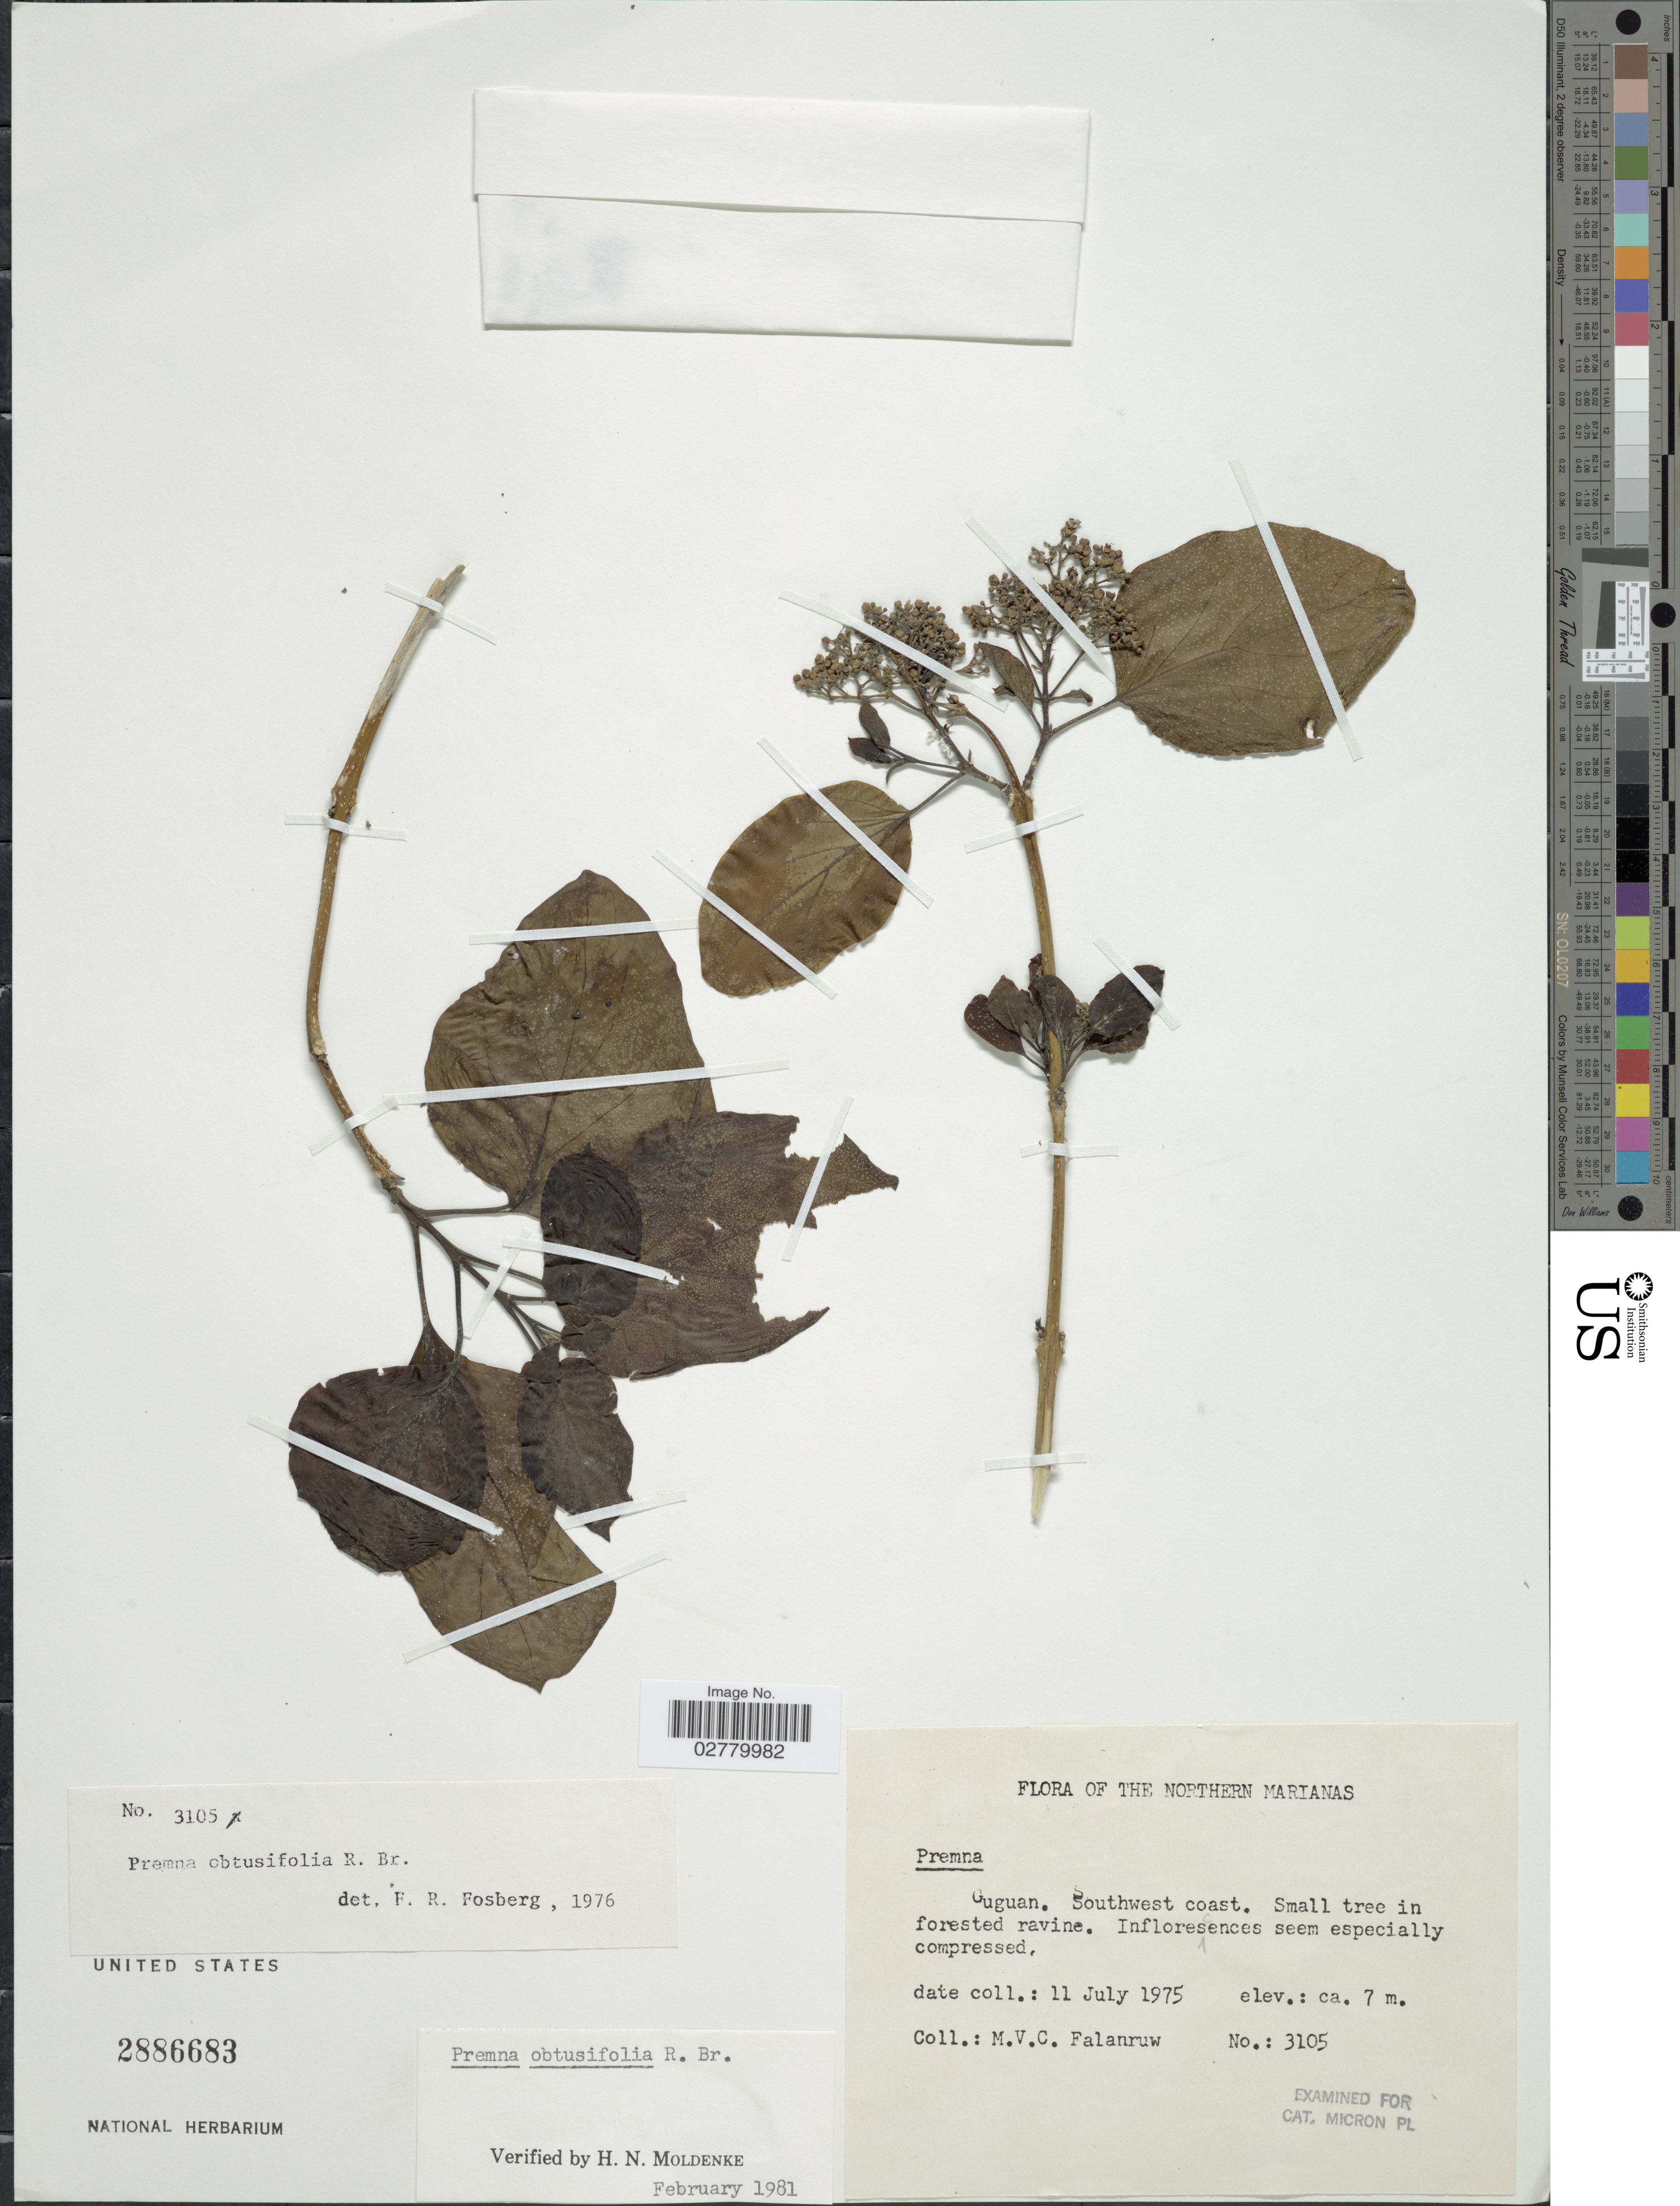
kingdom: Plantae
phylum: Tracheophyta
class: Magnoliopsida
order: Lamiales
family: Lamiaceae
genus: Premna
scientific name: Premna obtusifolia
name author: R. Br.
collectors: M. V. Falanruw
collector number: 3105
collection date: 1975-07-11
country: Northern Mariana Islands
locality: The Northern Marianas. Guguan. Southwest coast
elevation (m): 7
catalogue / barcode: US 2886683